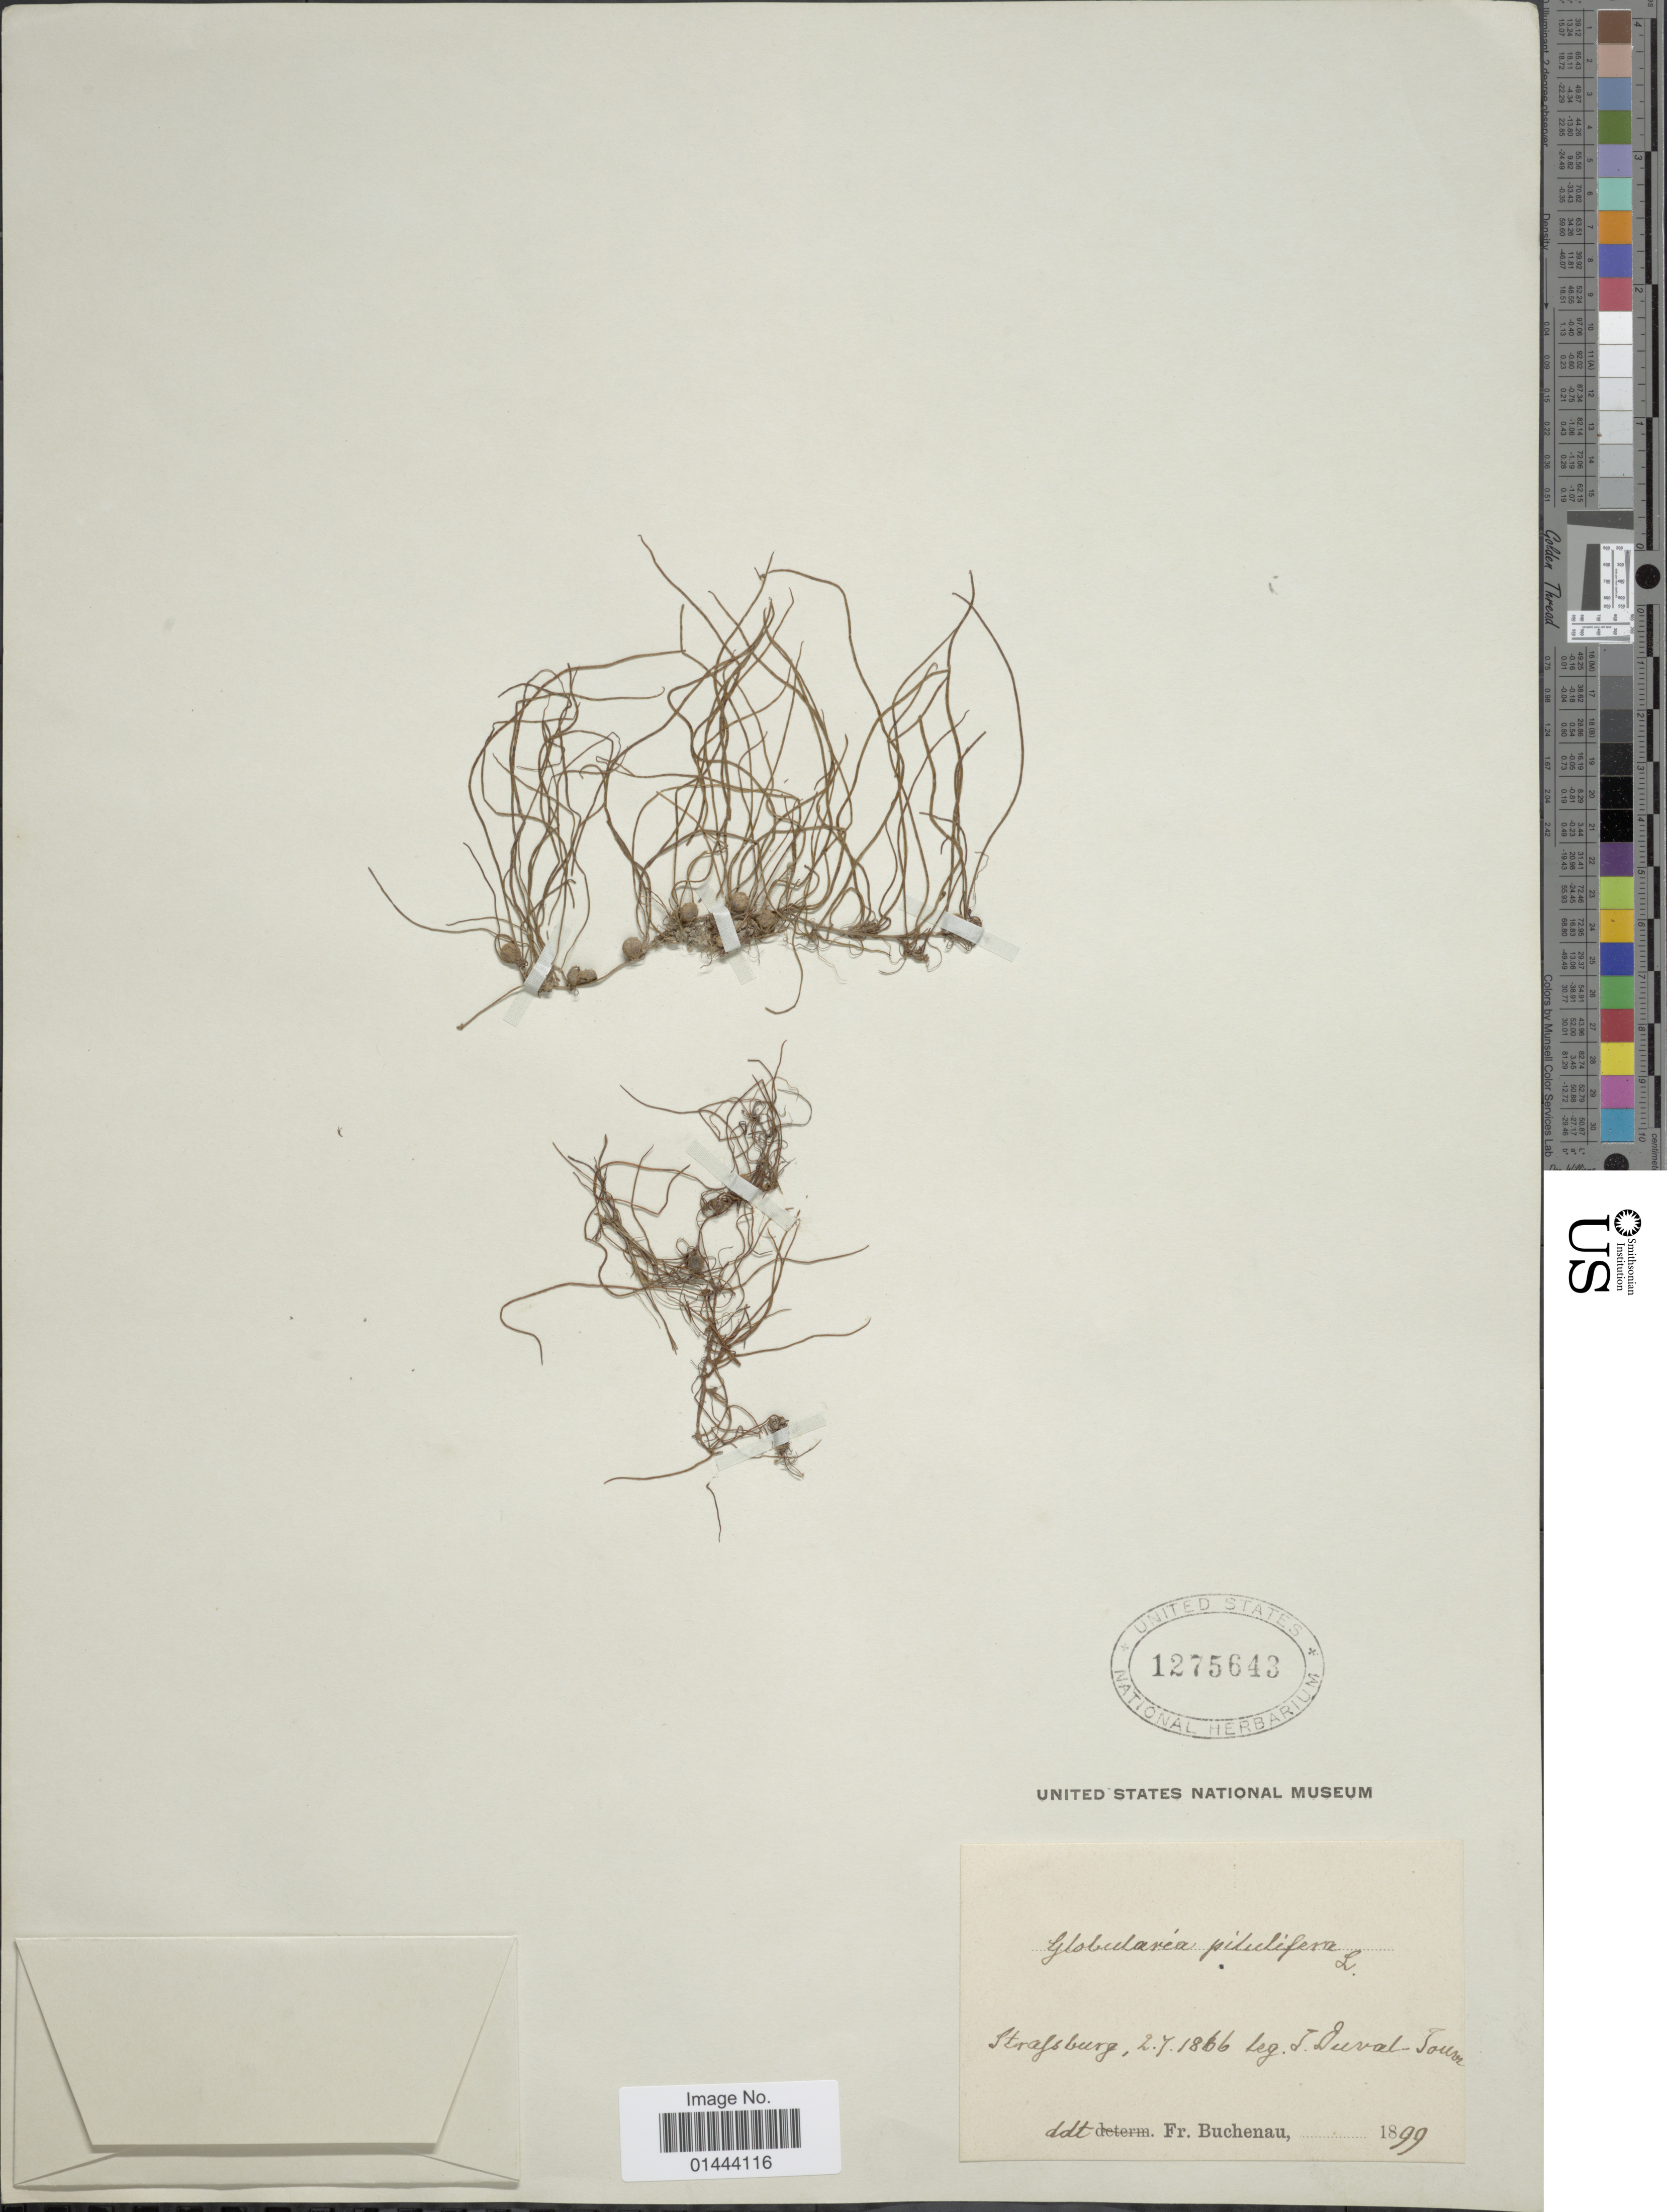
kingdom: Plantae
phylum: Tracheophyta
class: Polypodiopsida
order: Salviniales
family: Marsileaceae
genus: Pilularia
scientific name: Pilularia globulifera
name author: L.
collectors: J. Duval-Jouve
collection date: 1866-07-02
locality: Strafsburg [interpreted]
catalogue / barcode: US 1275643